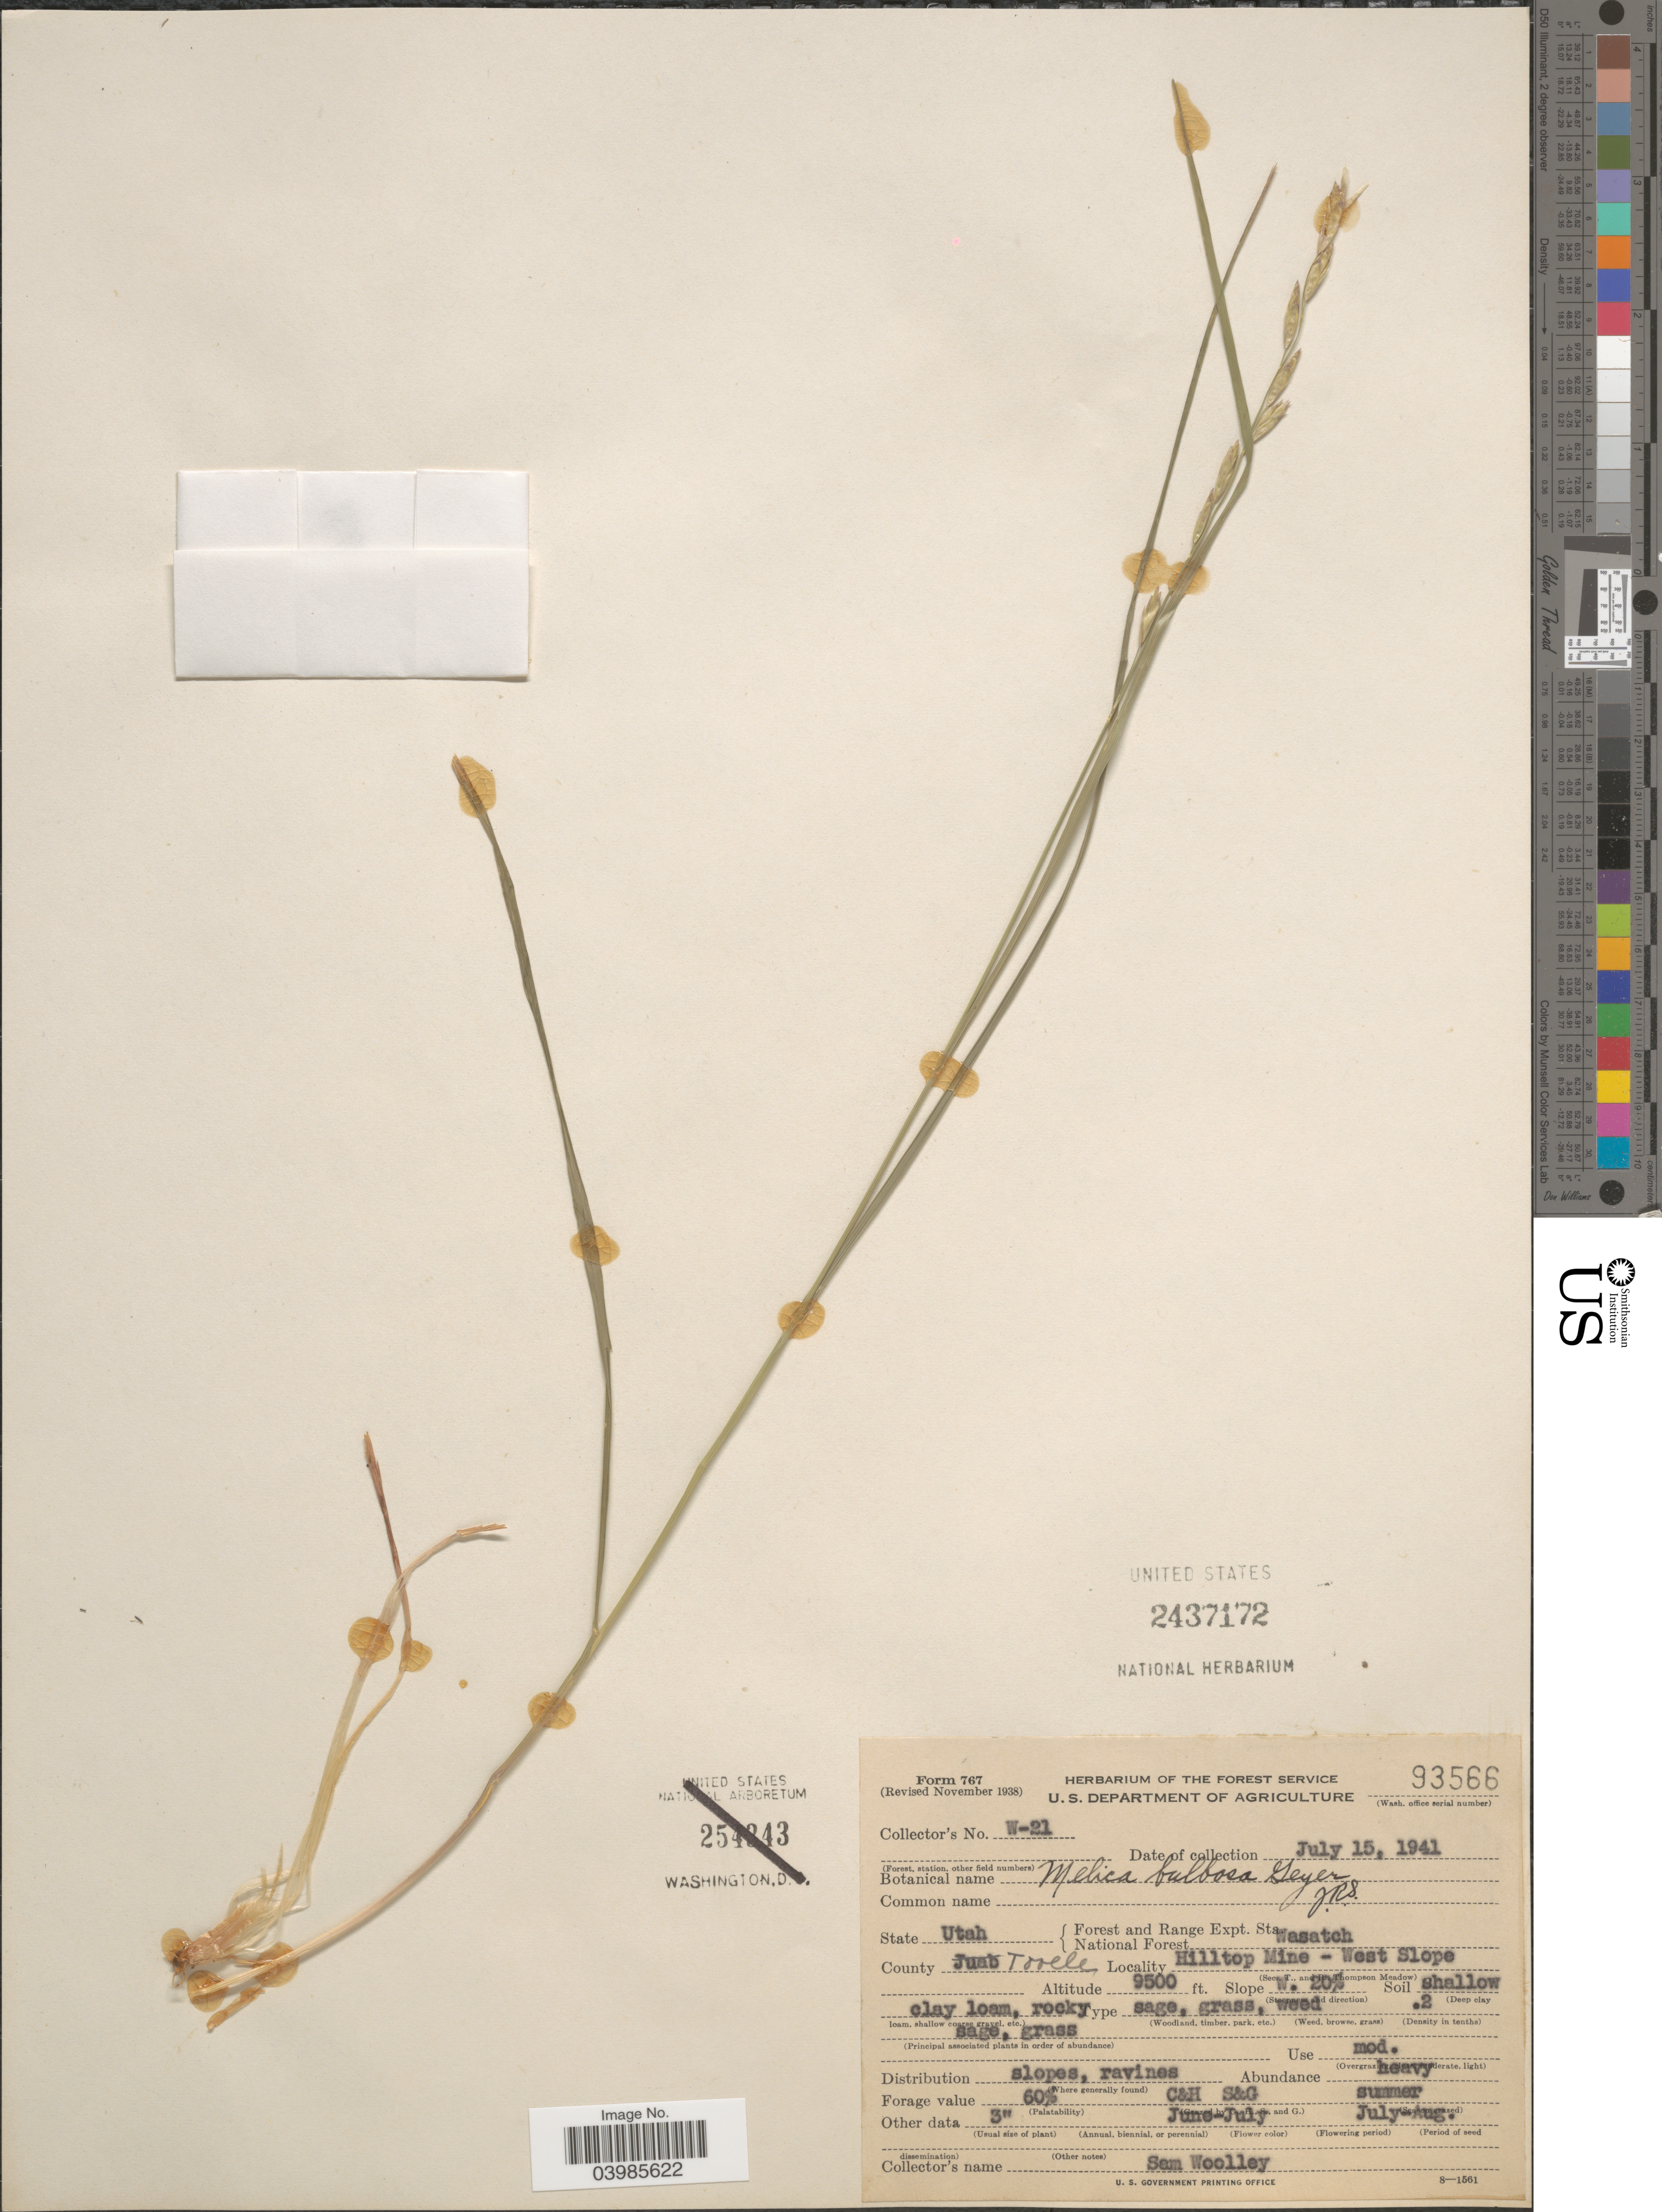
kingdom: Plantae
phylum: Tracheophyta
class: Liliopsida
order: Poales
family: Poaceae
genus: Melica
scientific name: Melica bulbosa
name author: Geyer ex Porter & J.M. Coult.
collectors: S. Woolley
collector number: W-21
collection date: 1941-07-15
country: United States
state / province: Utah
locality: Forest and Range Expt. Sta. National Forest Wasatch. County Tooele. Hilltop Mine - West Slope. Slope W. 20%.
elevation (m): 2896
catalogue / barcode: US 2437172